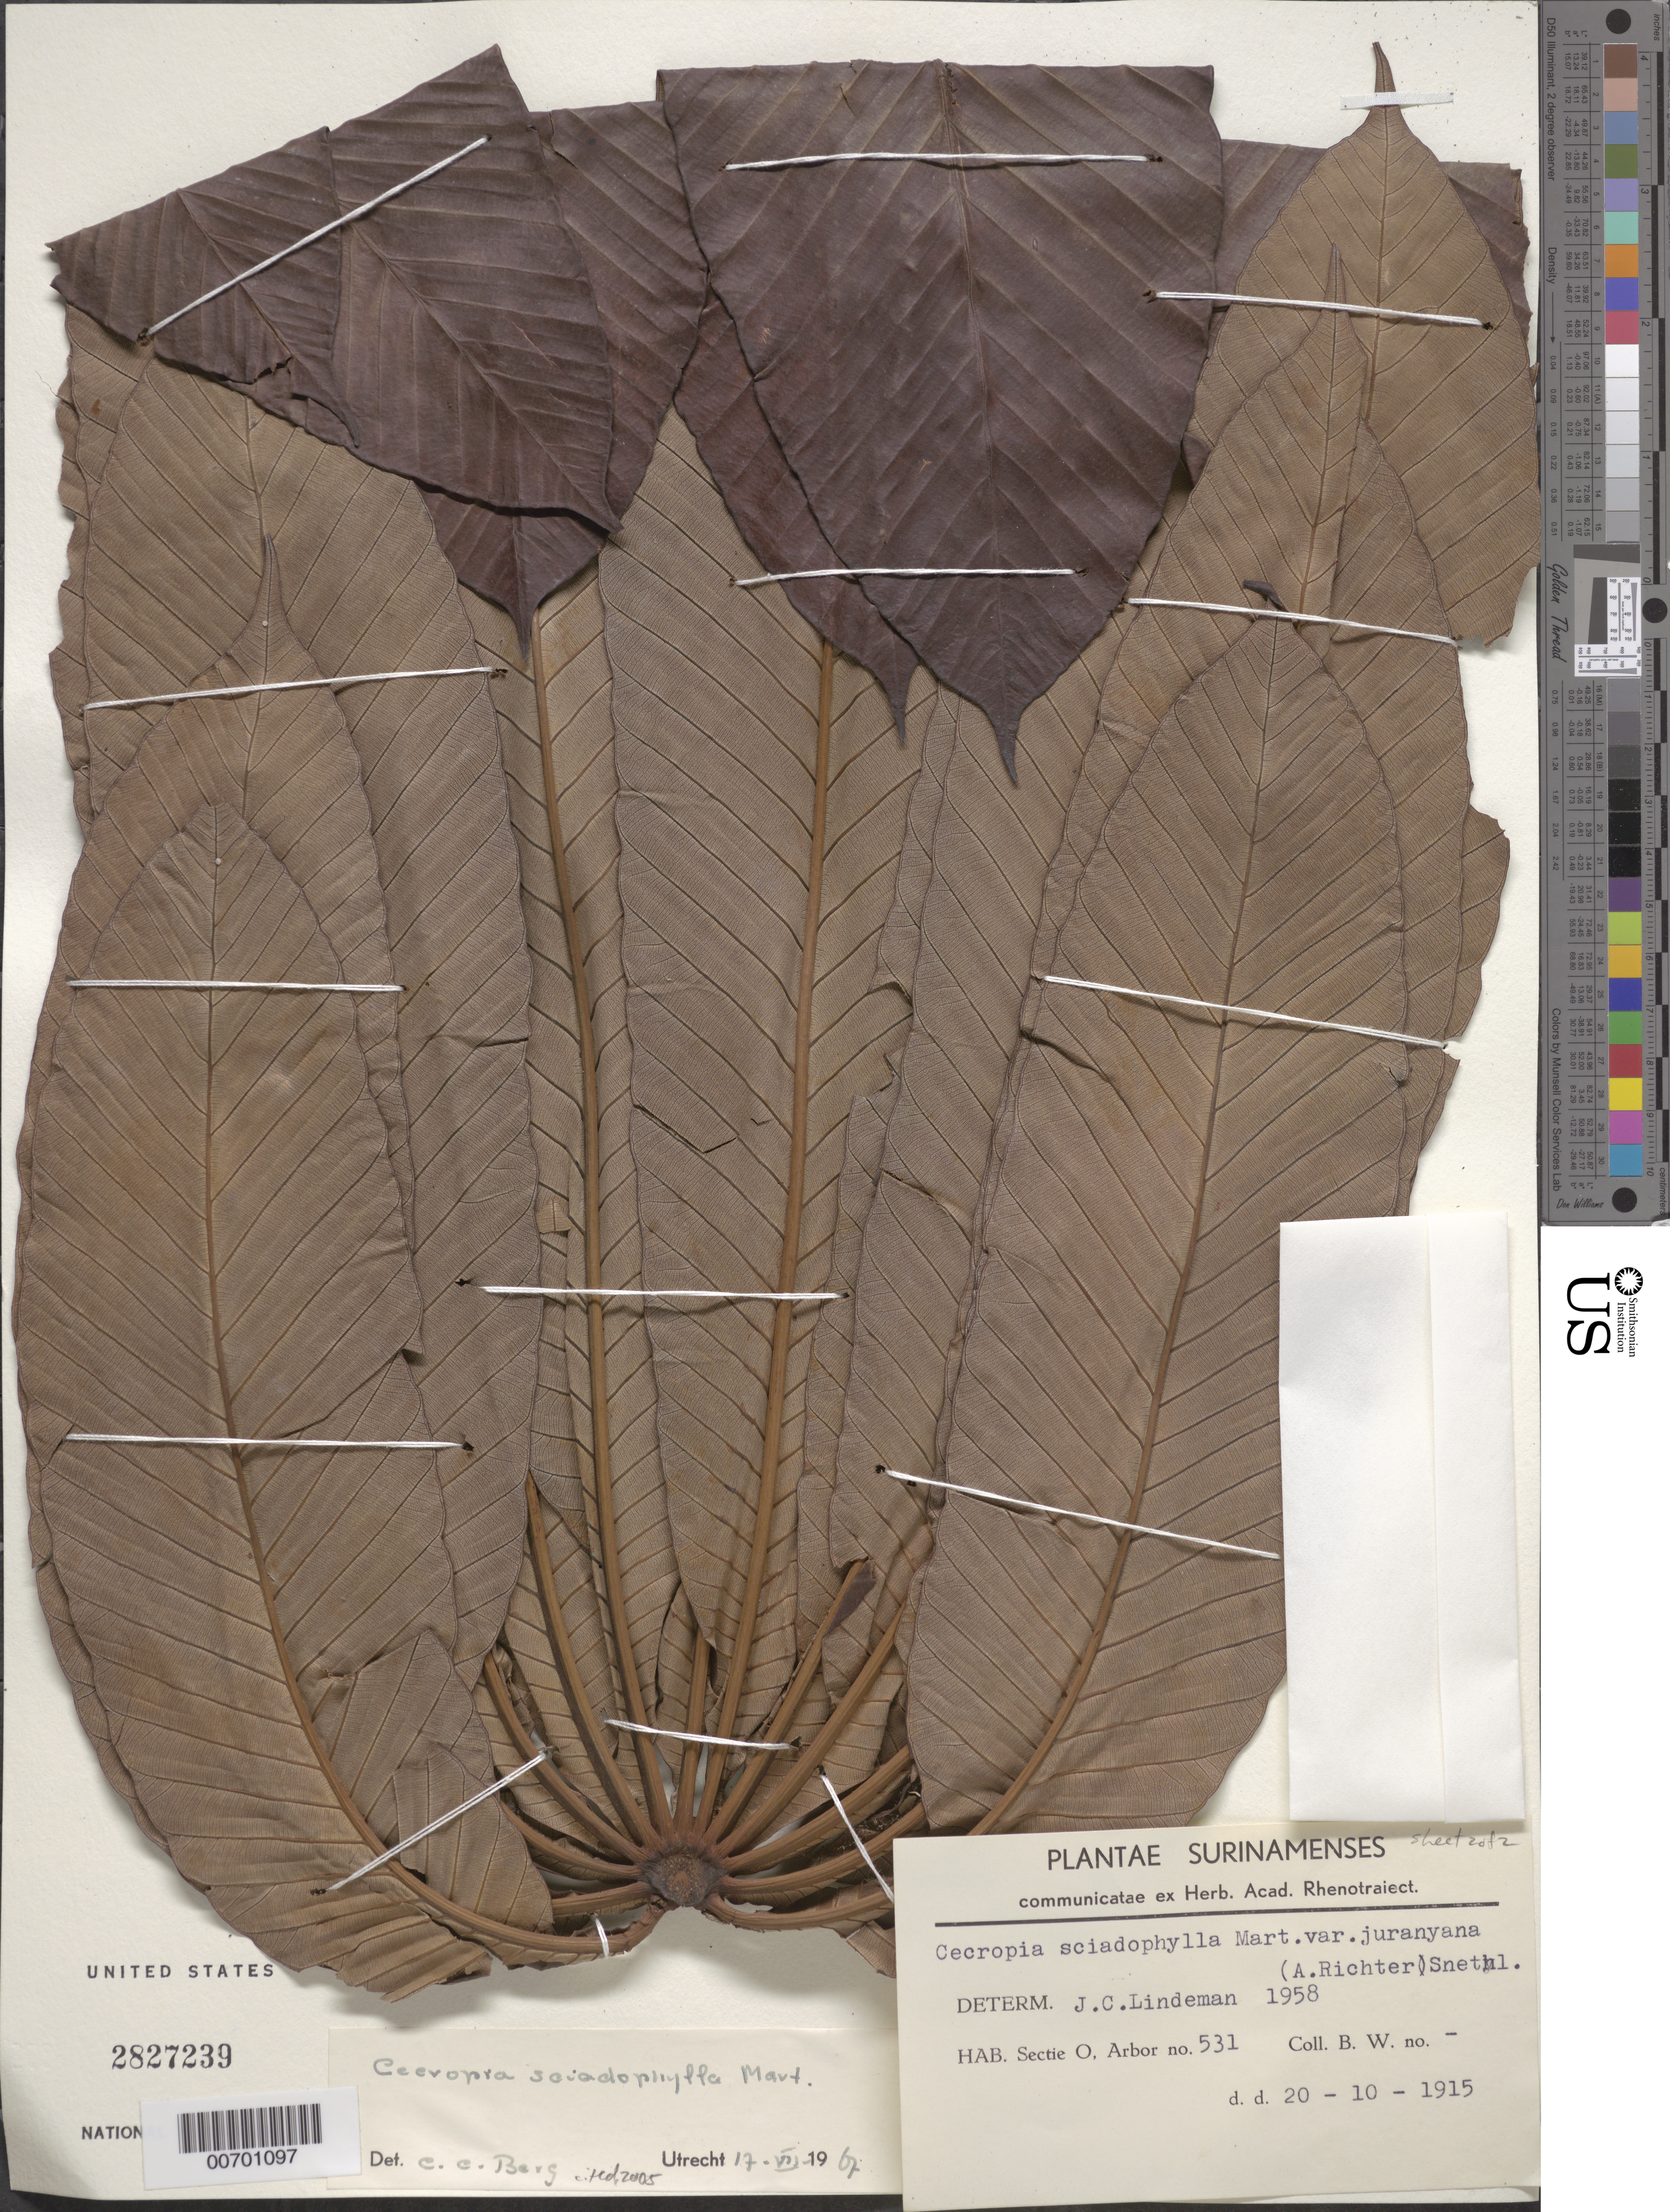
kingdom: Plantae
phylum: Tracheophyta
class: Magnoliopsida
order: Rosales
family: Urticaceae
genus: Cecropia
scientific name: Cecropia sciadophylla var. juranyiana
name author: (V.A. Richt.) Snethl.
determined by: Lindeman, J. C.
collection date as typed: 20-Oct-15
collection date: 1915-10-20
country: Suriname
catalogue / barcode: US 2827239